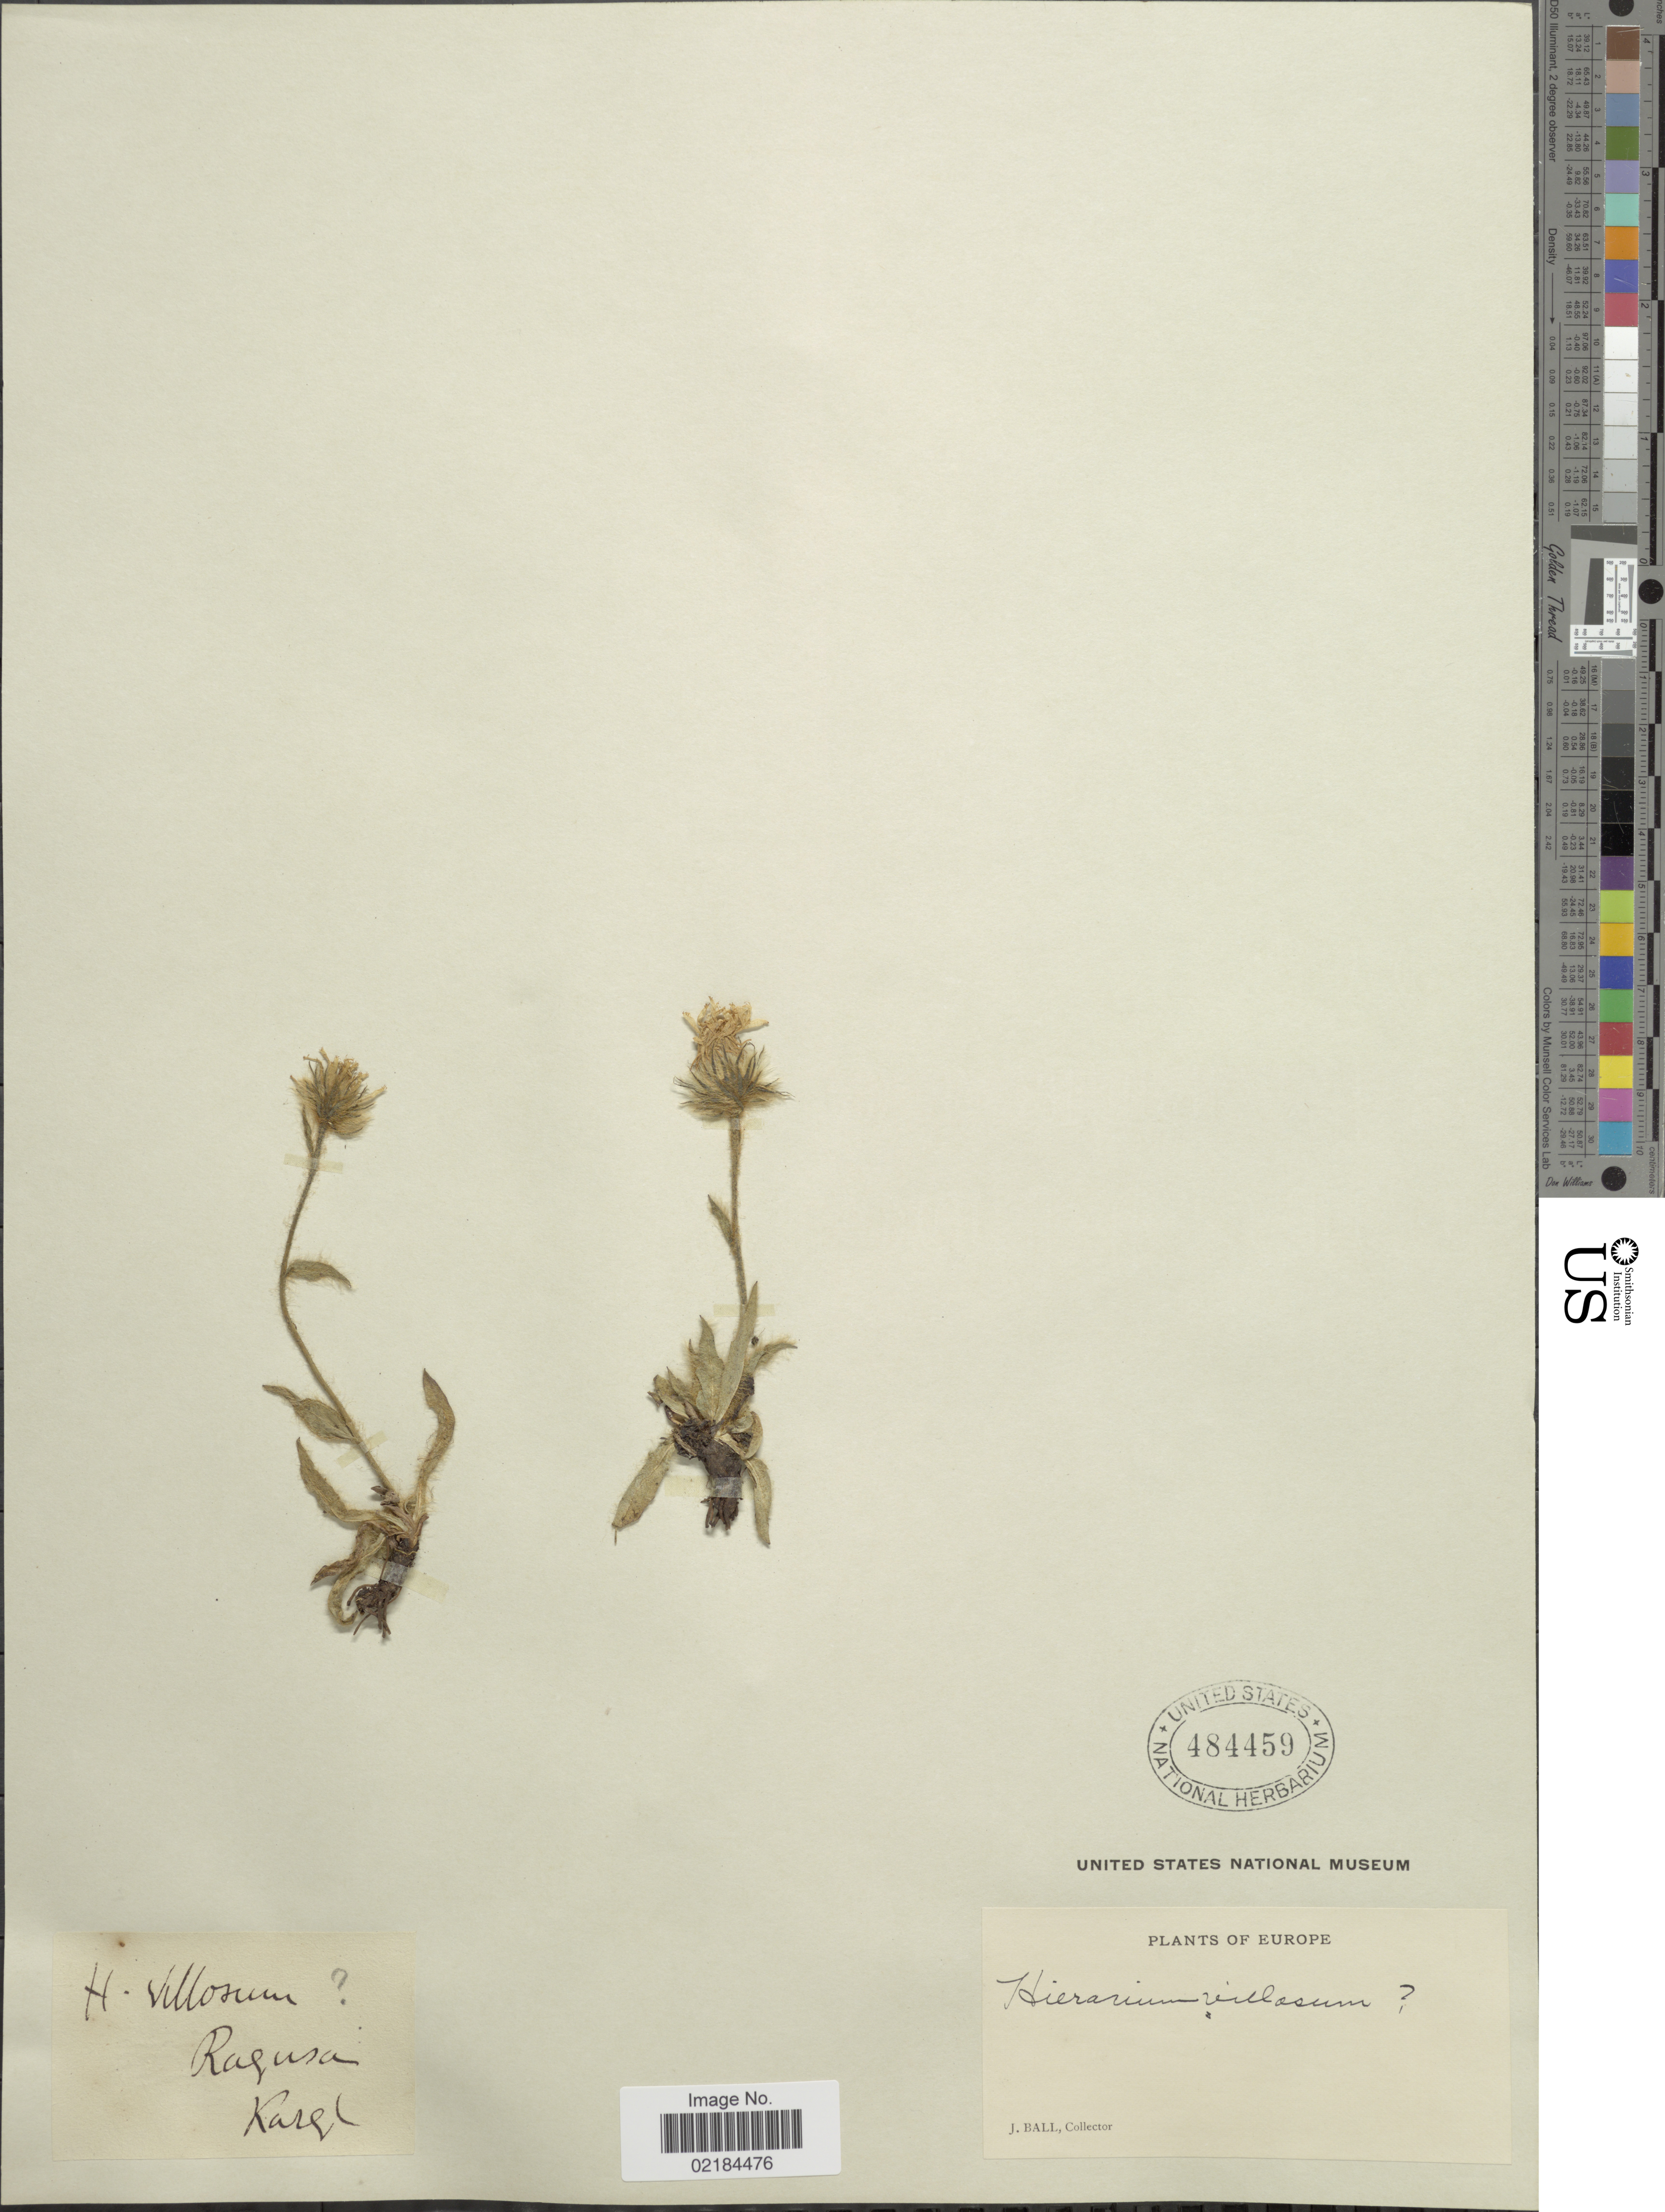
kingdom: Plantae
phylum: Tracheophyta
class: Magnoliopsida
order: Asterales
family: Asteraceae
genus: Hieracium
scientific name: Hieracium villosum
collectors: Kargl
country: Italy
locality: Ragusa, Karel, Europe [interpreted]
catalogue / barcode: US 484459